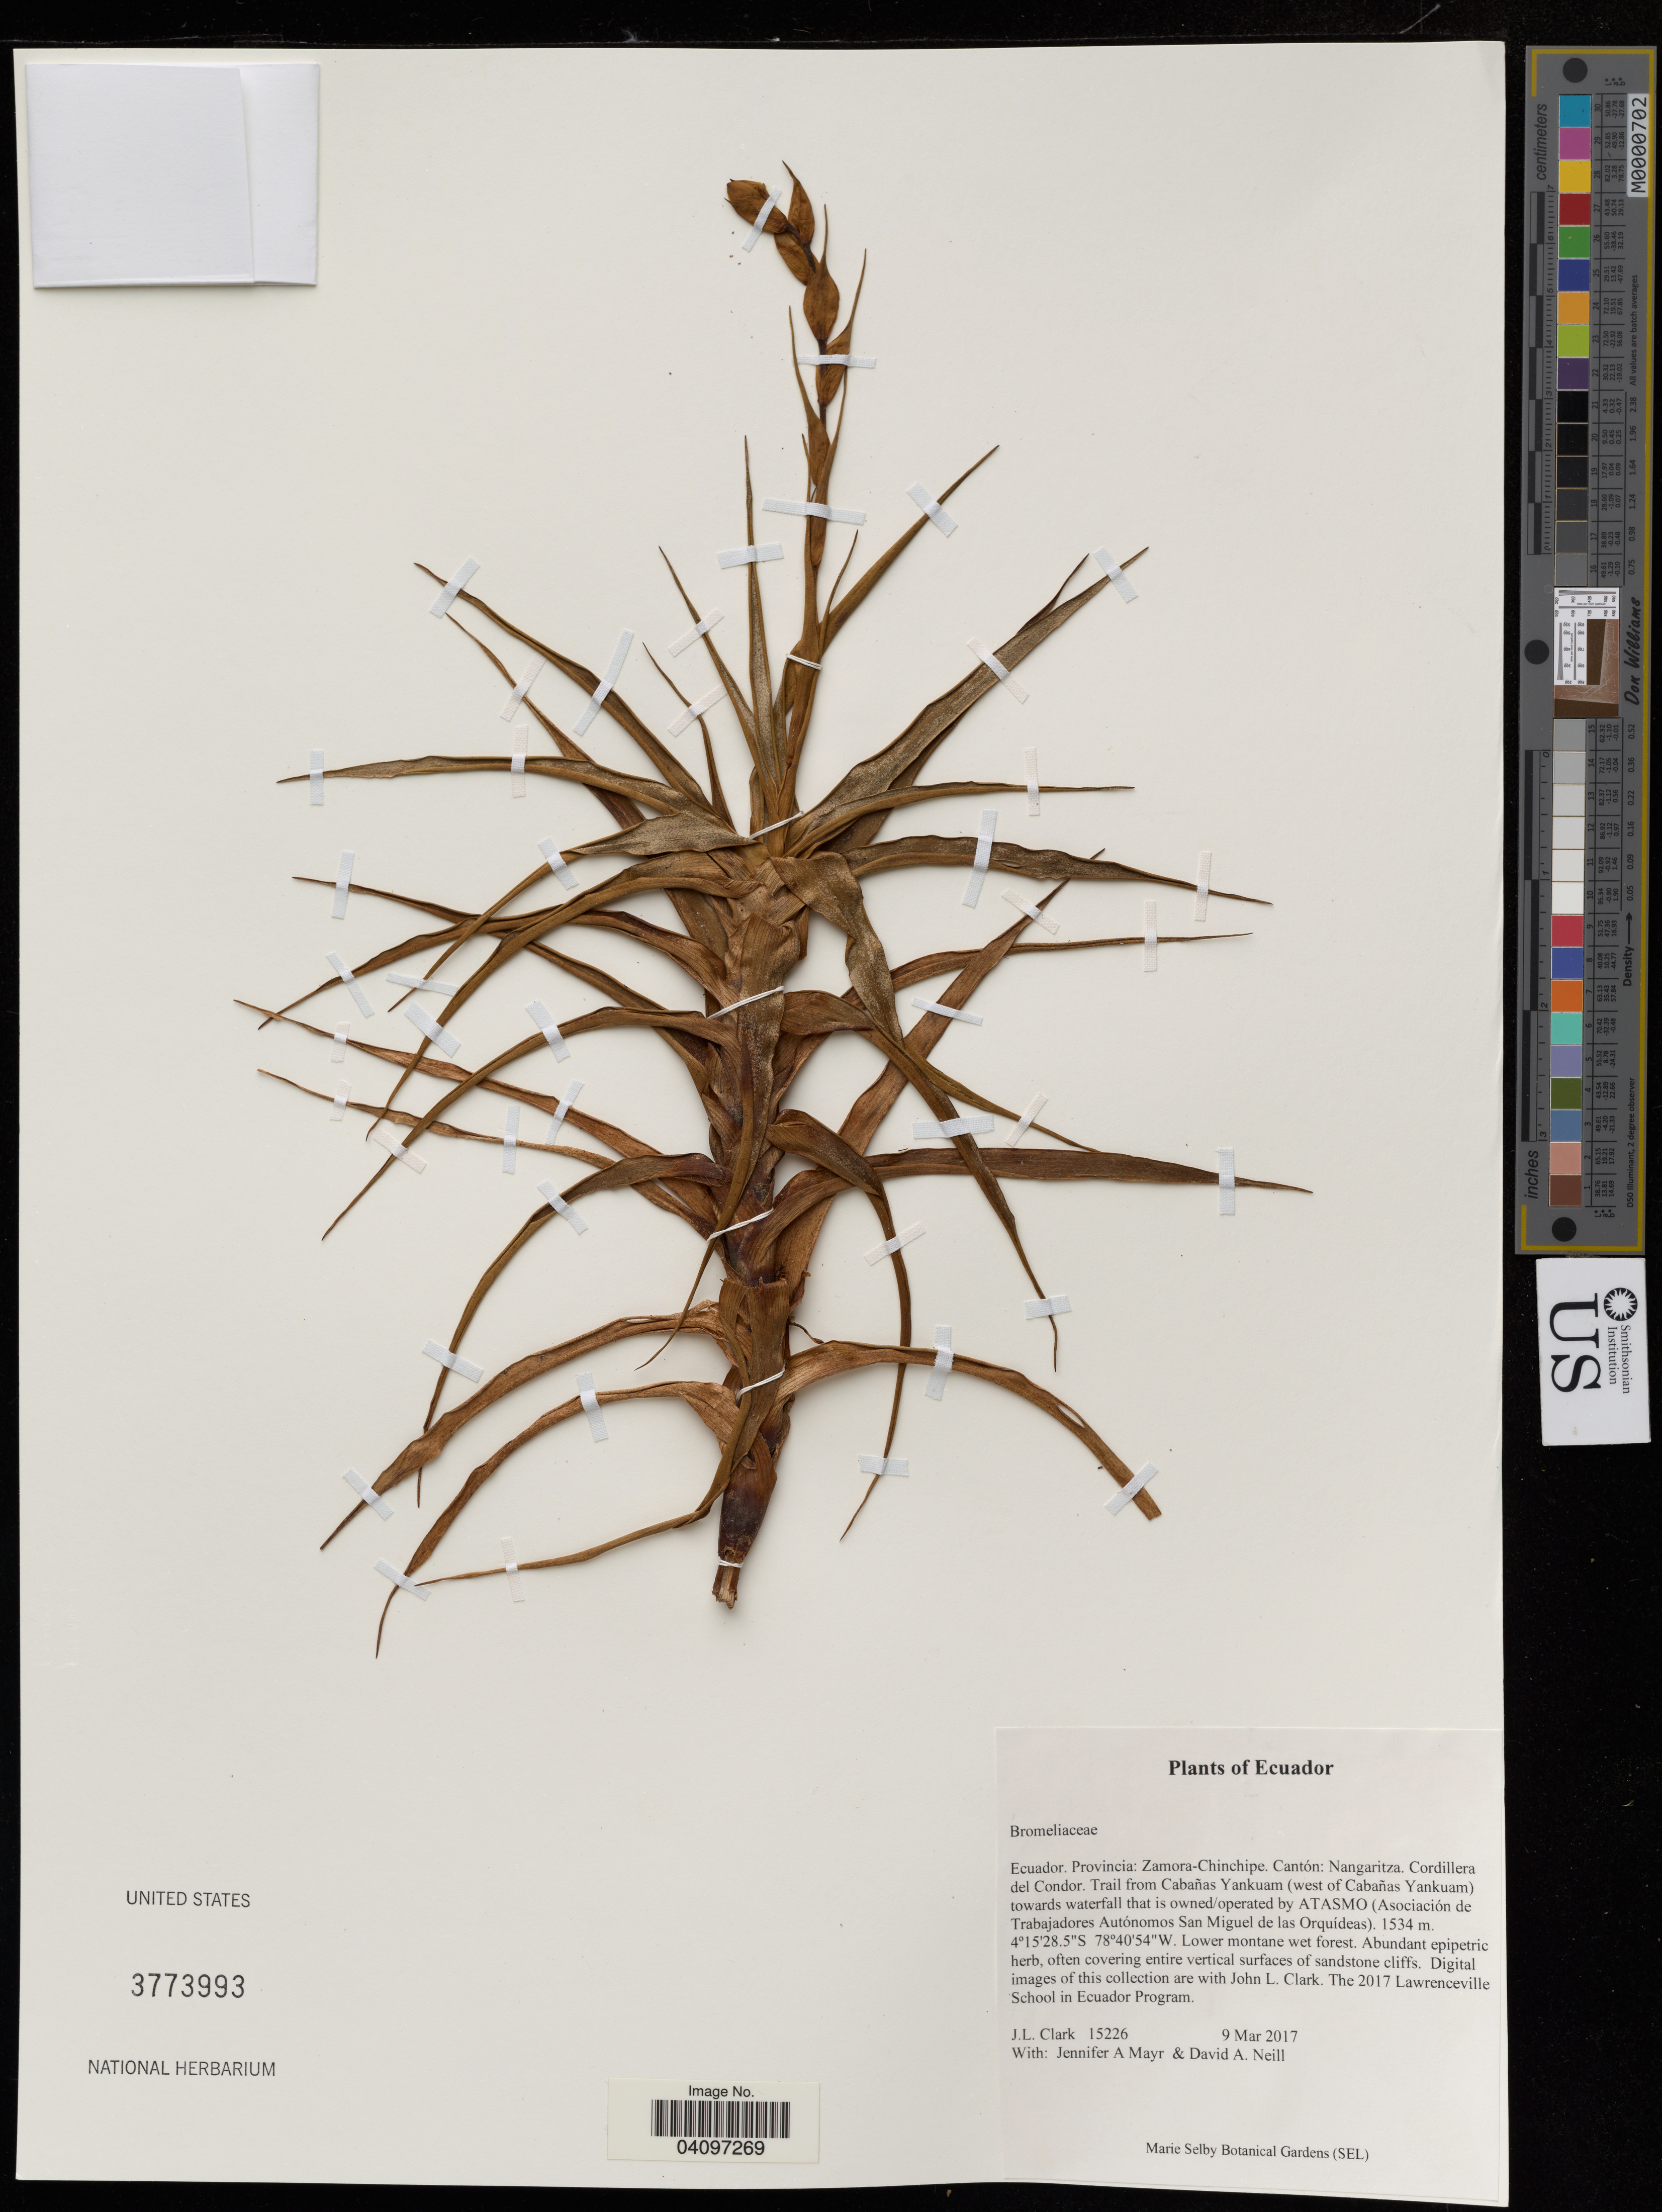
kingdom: Plantae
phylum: Tracheophyta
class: Liliopsida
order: Poales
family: Bromeliaceae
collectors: J. Clark, J. Mayr & D. A. Neill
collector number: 15226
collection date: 2017-03-09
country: Ecuador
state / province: Zamora-Chinchipe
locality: Cantón: Nangaritza. Cordillera del Condor. Trail from Cabañas Yankuam (west of Cabañas Yankuam) towards waterfall that is owned/operated by ATASMO (Asociación de Trabajadores Autónomos San Miguel de las Orquídeas).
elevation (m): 1534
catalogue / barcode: US 3773993